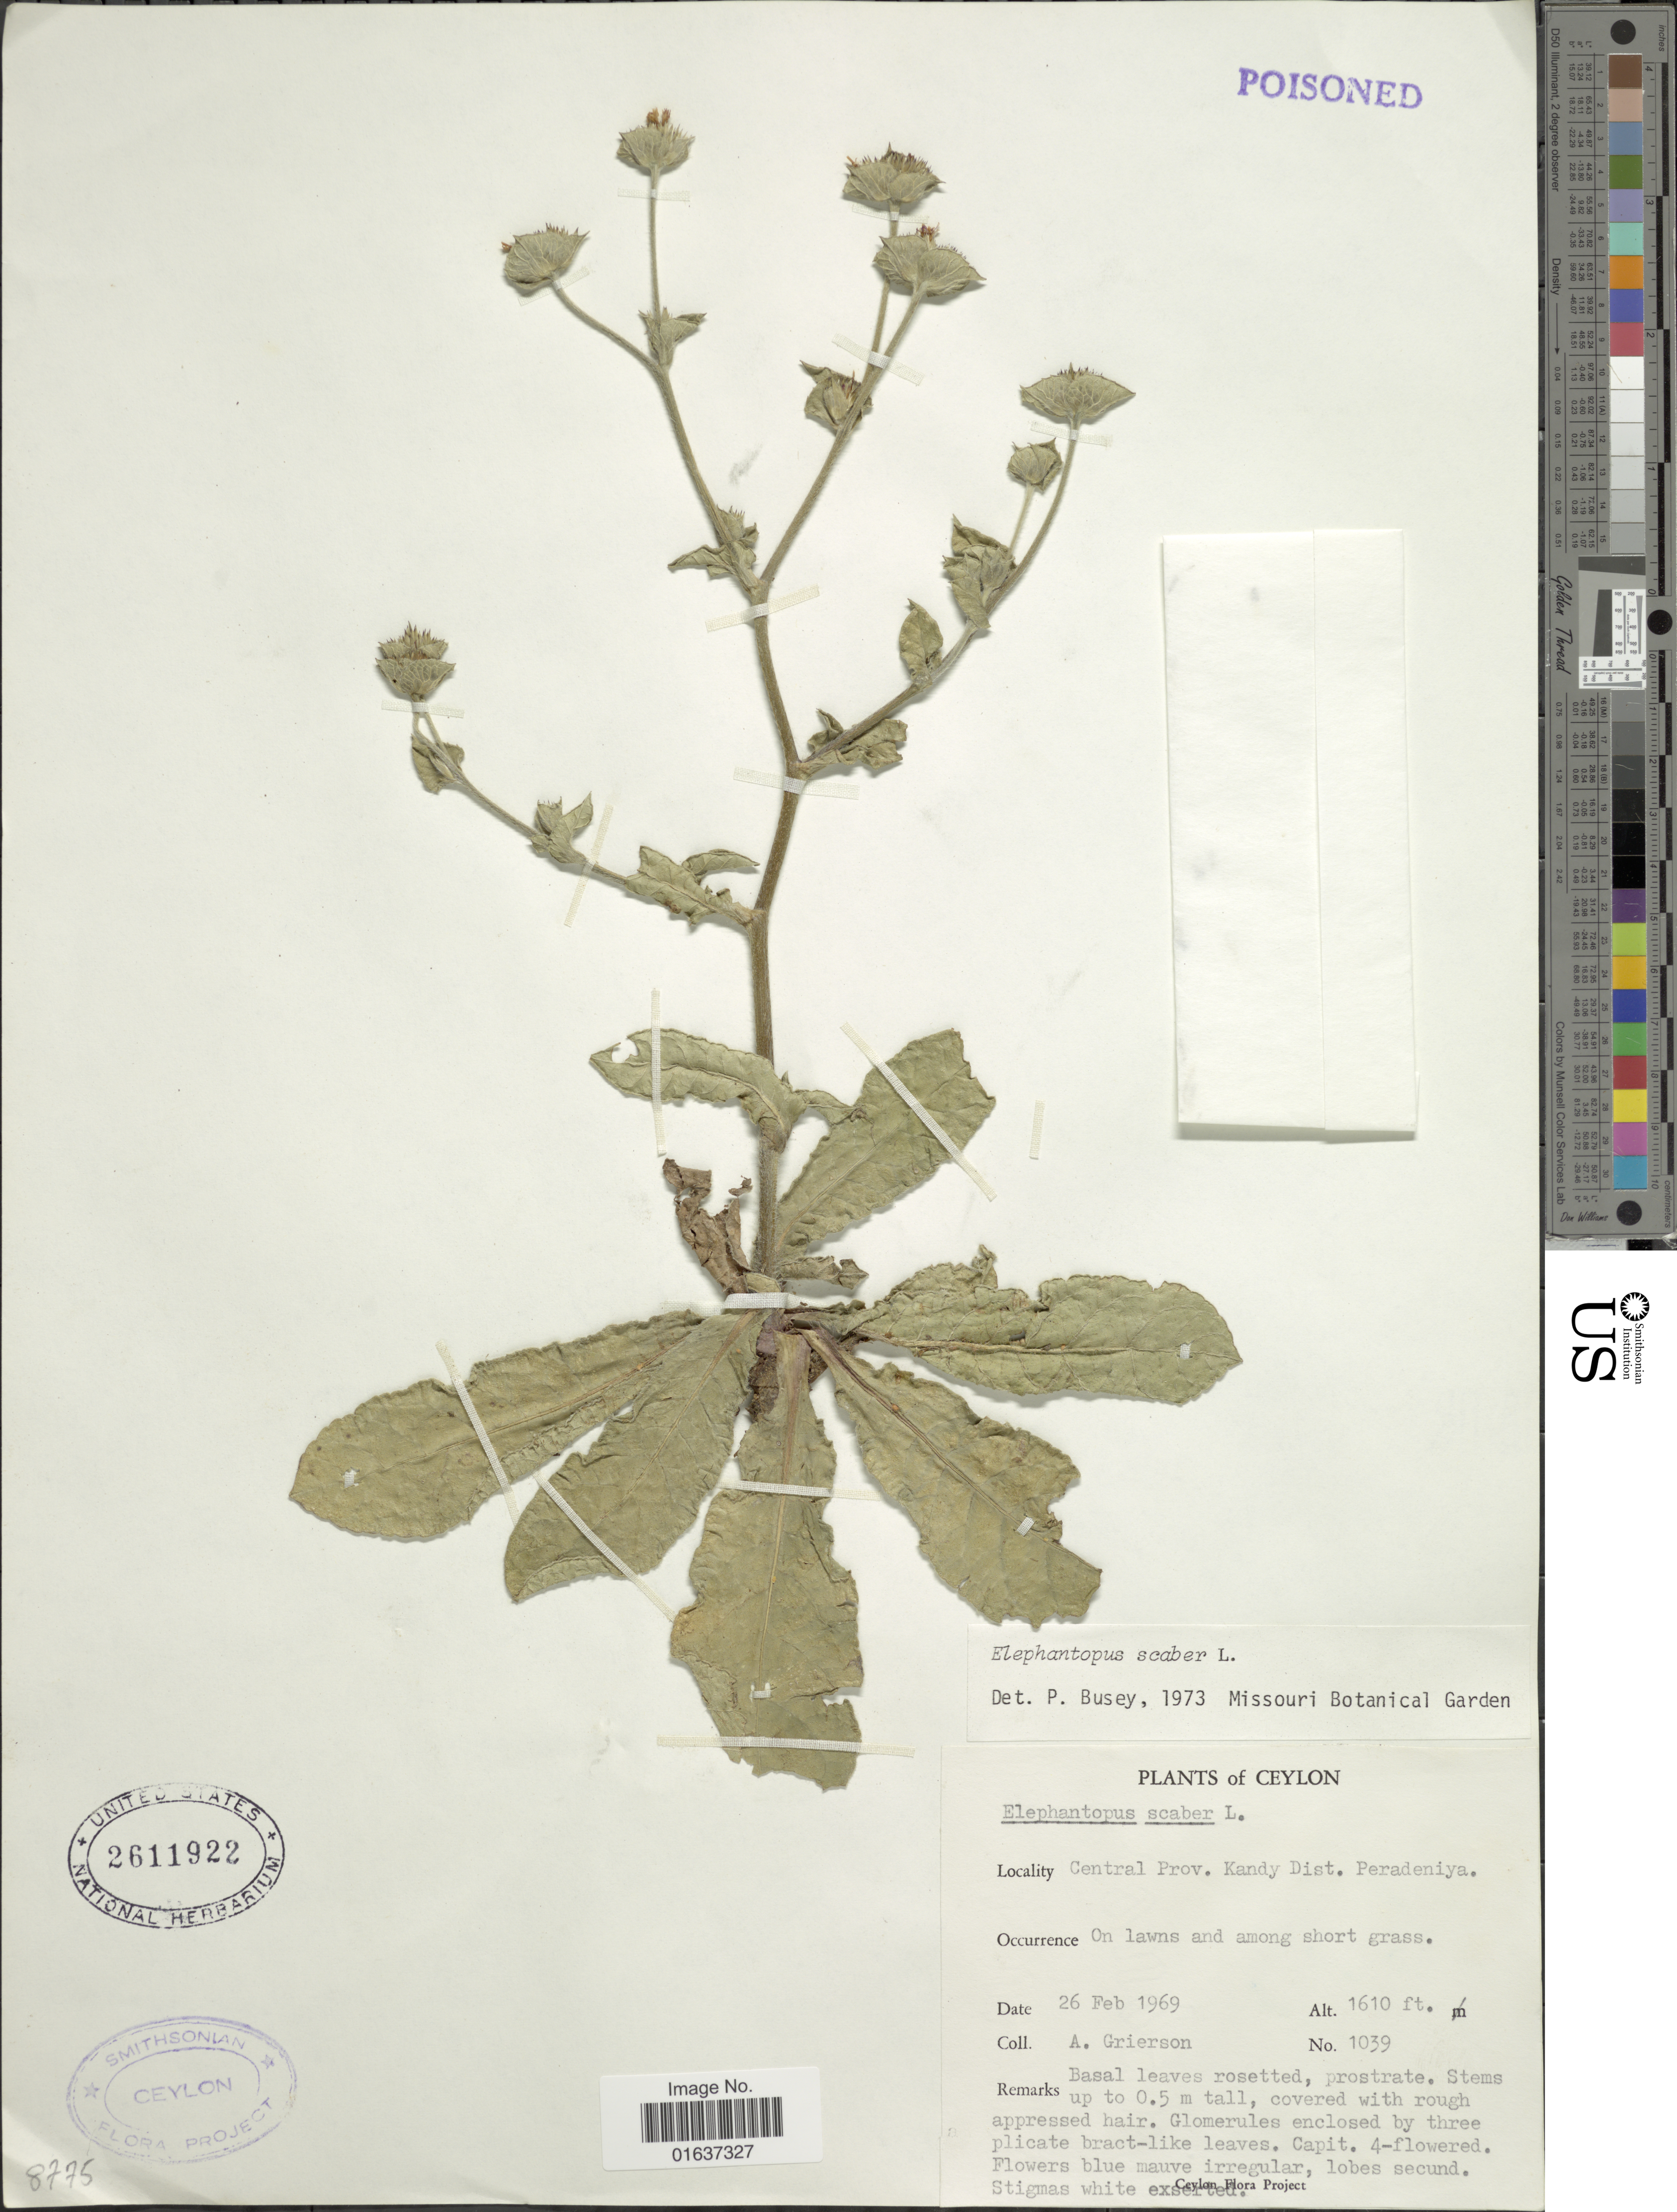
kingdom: Plantae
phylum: Tracheophyta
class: Magnoliopsida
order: Asterales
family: Asteraceae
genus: Elephantopus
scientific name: Elephantopus scaber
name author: L.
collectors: A. Grierson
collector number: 1039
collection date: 1969-02-26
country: Sri Lanka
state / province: Central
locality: Central Prov. Kandy Dist. Peradeniya, on lawns and among short grass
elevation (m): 491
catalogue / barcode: US 2611922